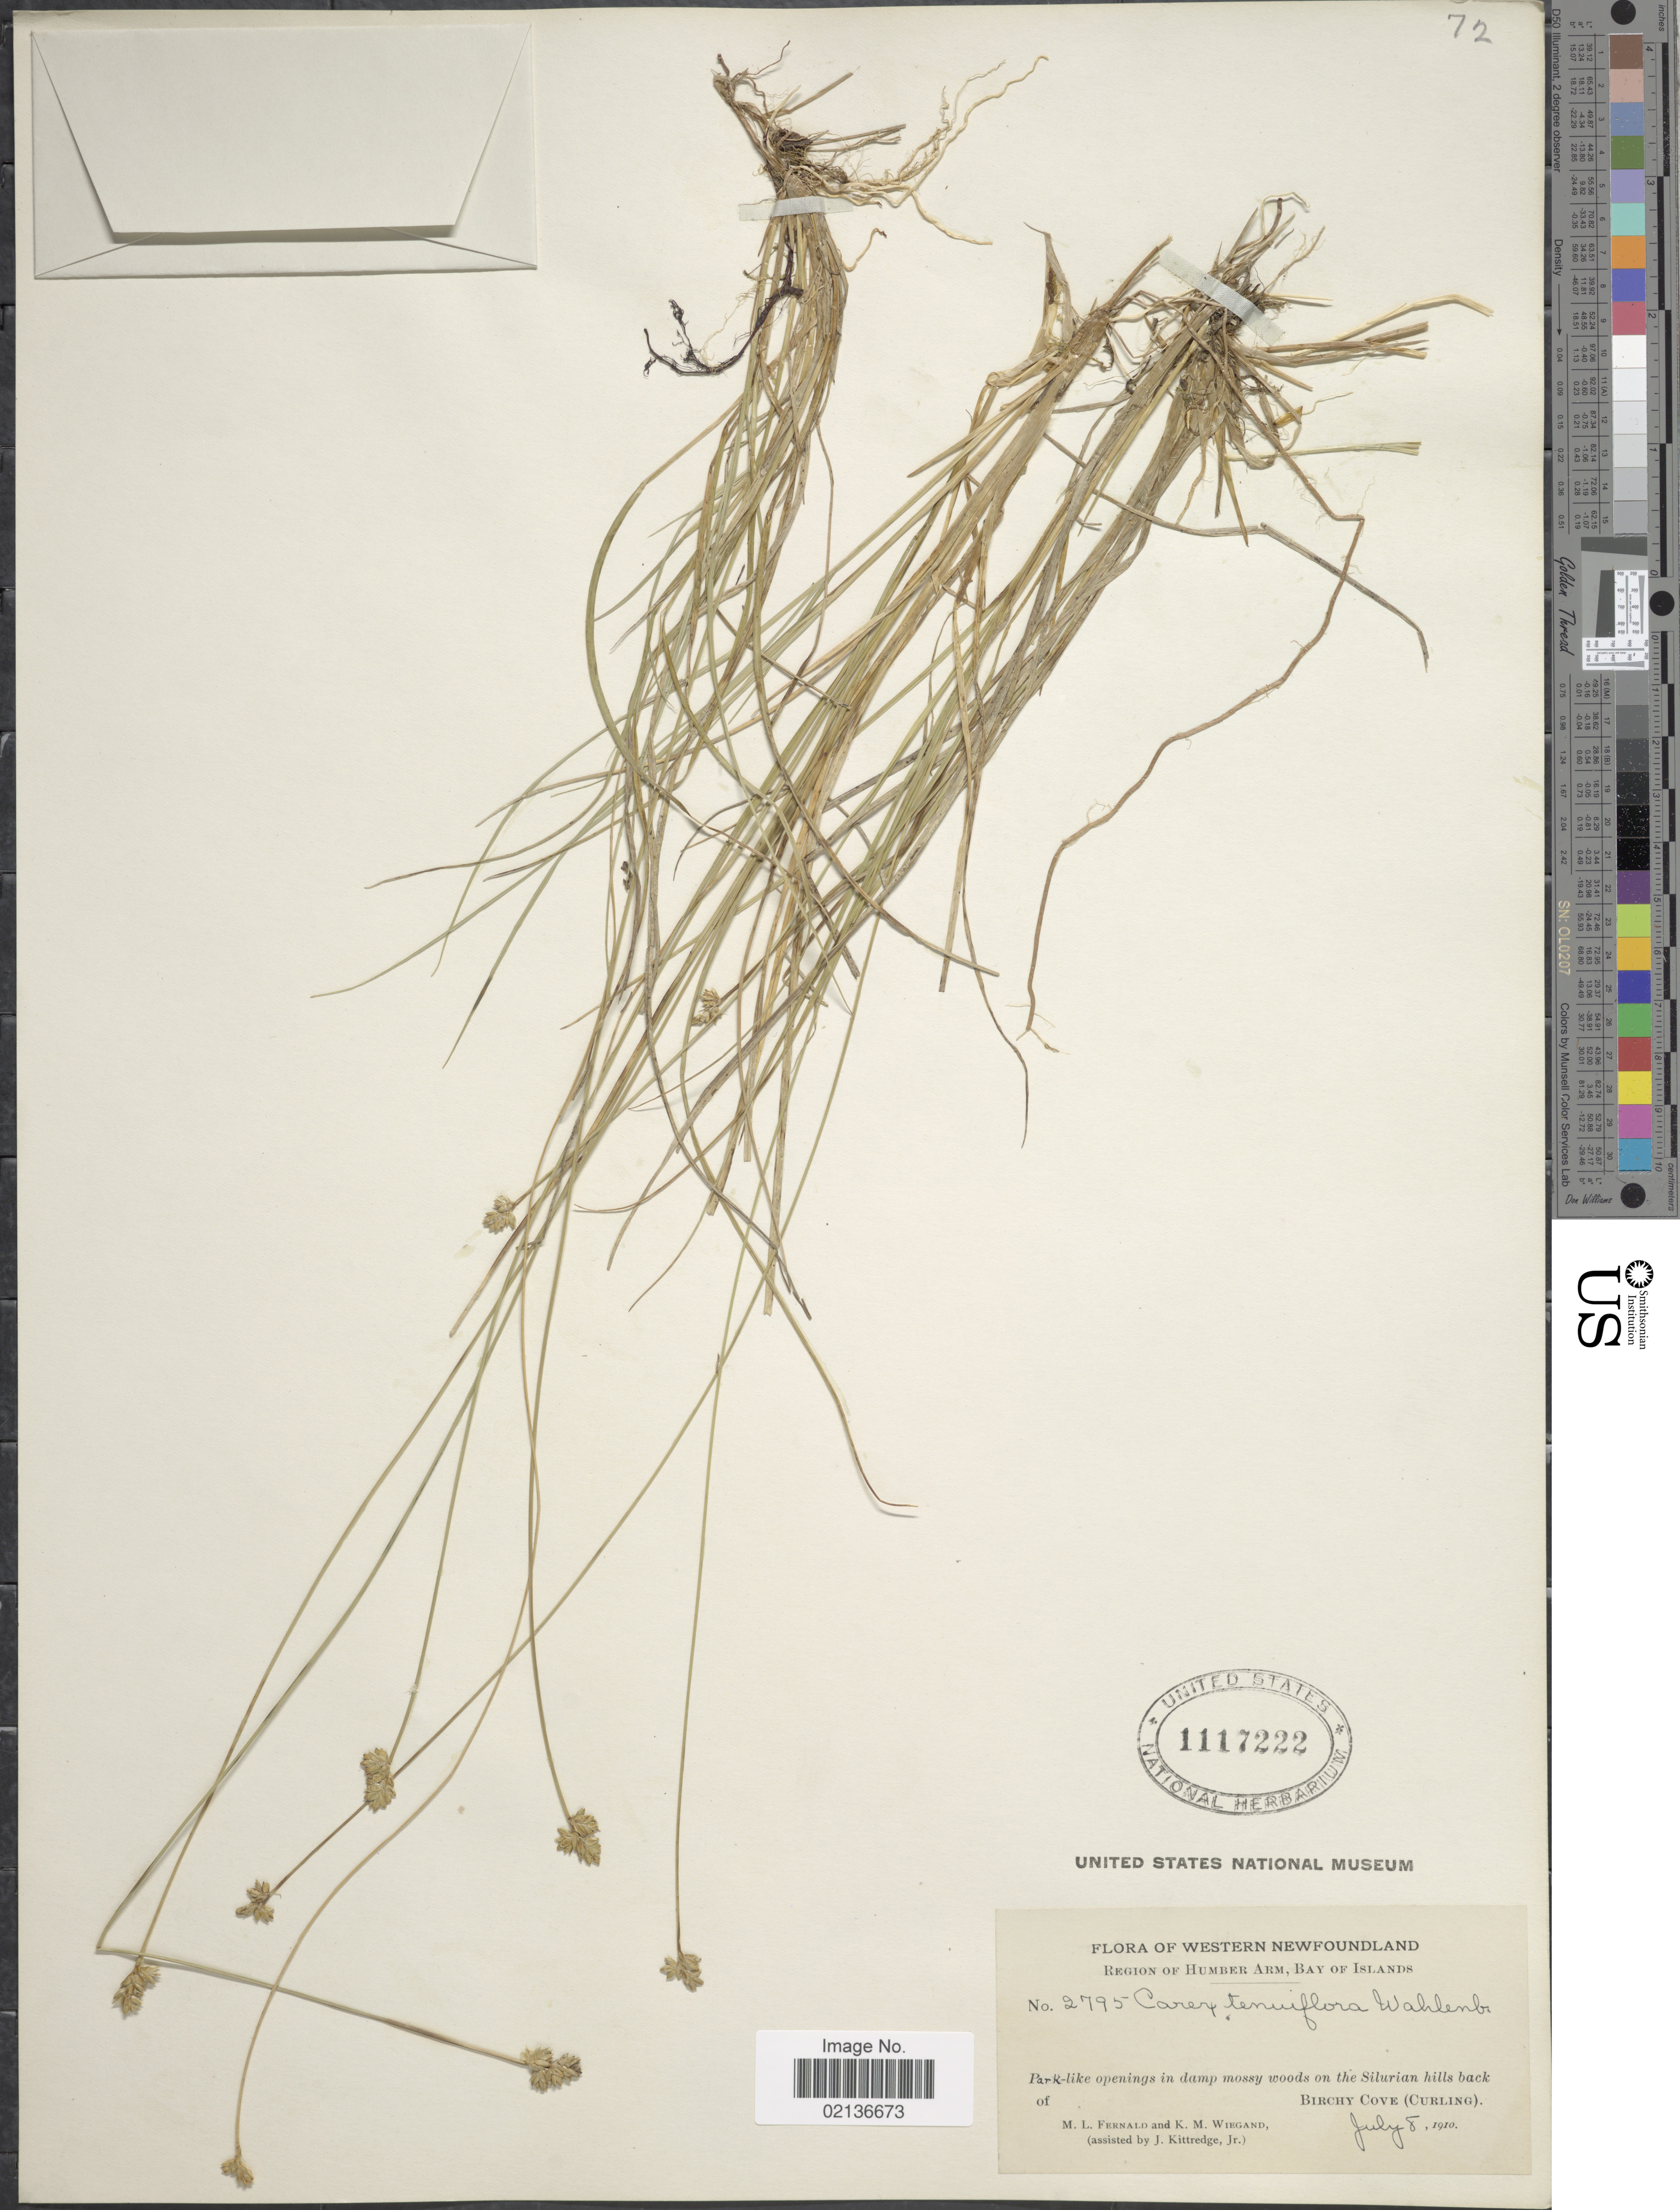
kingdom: Plantae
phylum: Tracheophyta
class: Liliopsida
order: Poales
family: Cyperaceae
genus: Carex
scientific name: Carex tenuiflora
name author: Wahlenb.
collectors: M. L. Fernald, K. M. Wiegand & J. Kittredge Jr.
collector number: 2795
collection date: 1910-07-08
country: Canada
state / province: Newfoundland and Labrador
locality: Western Newfoundland, Region of Humber Arm, Bay of Islands, Park-like openings in damp mossy woods on the Silurian hills back, Birchy Cove (Curling)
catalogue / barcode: US 1117222